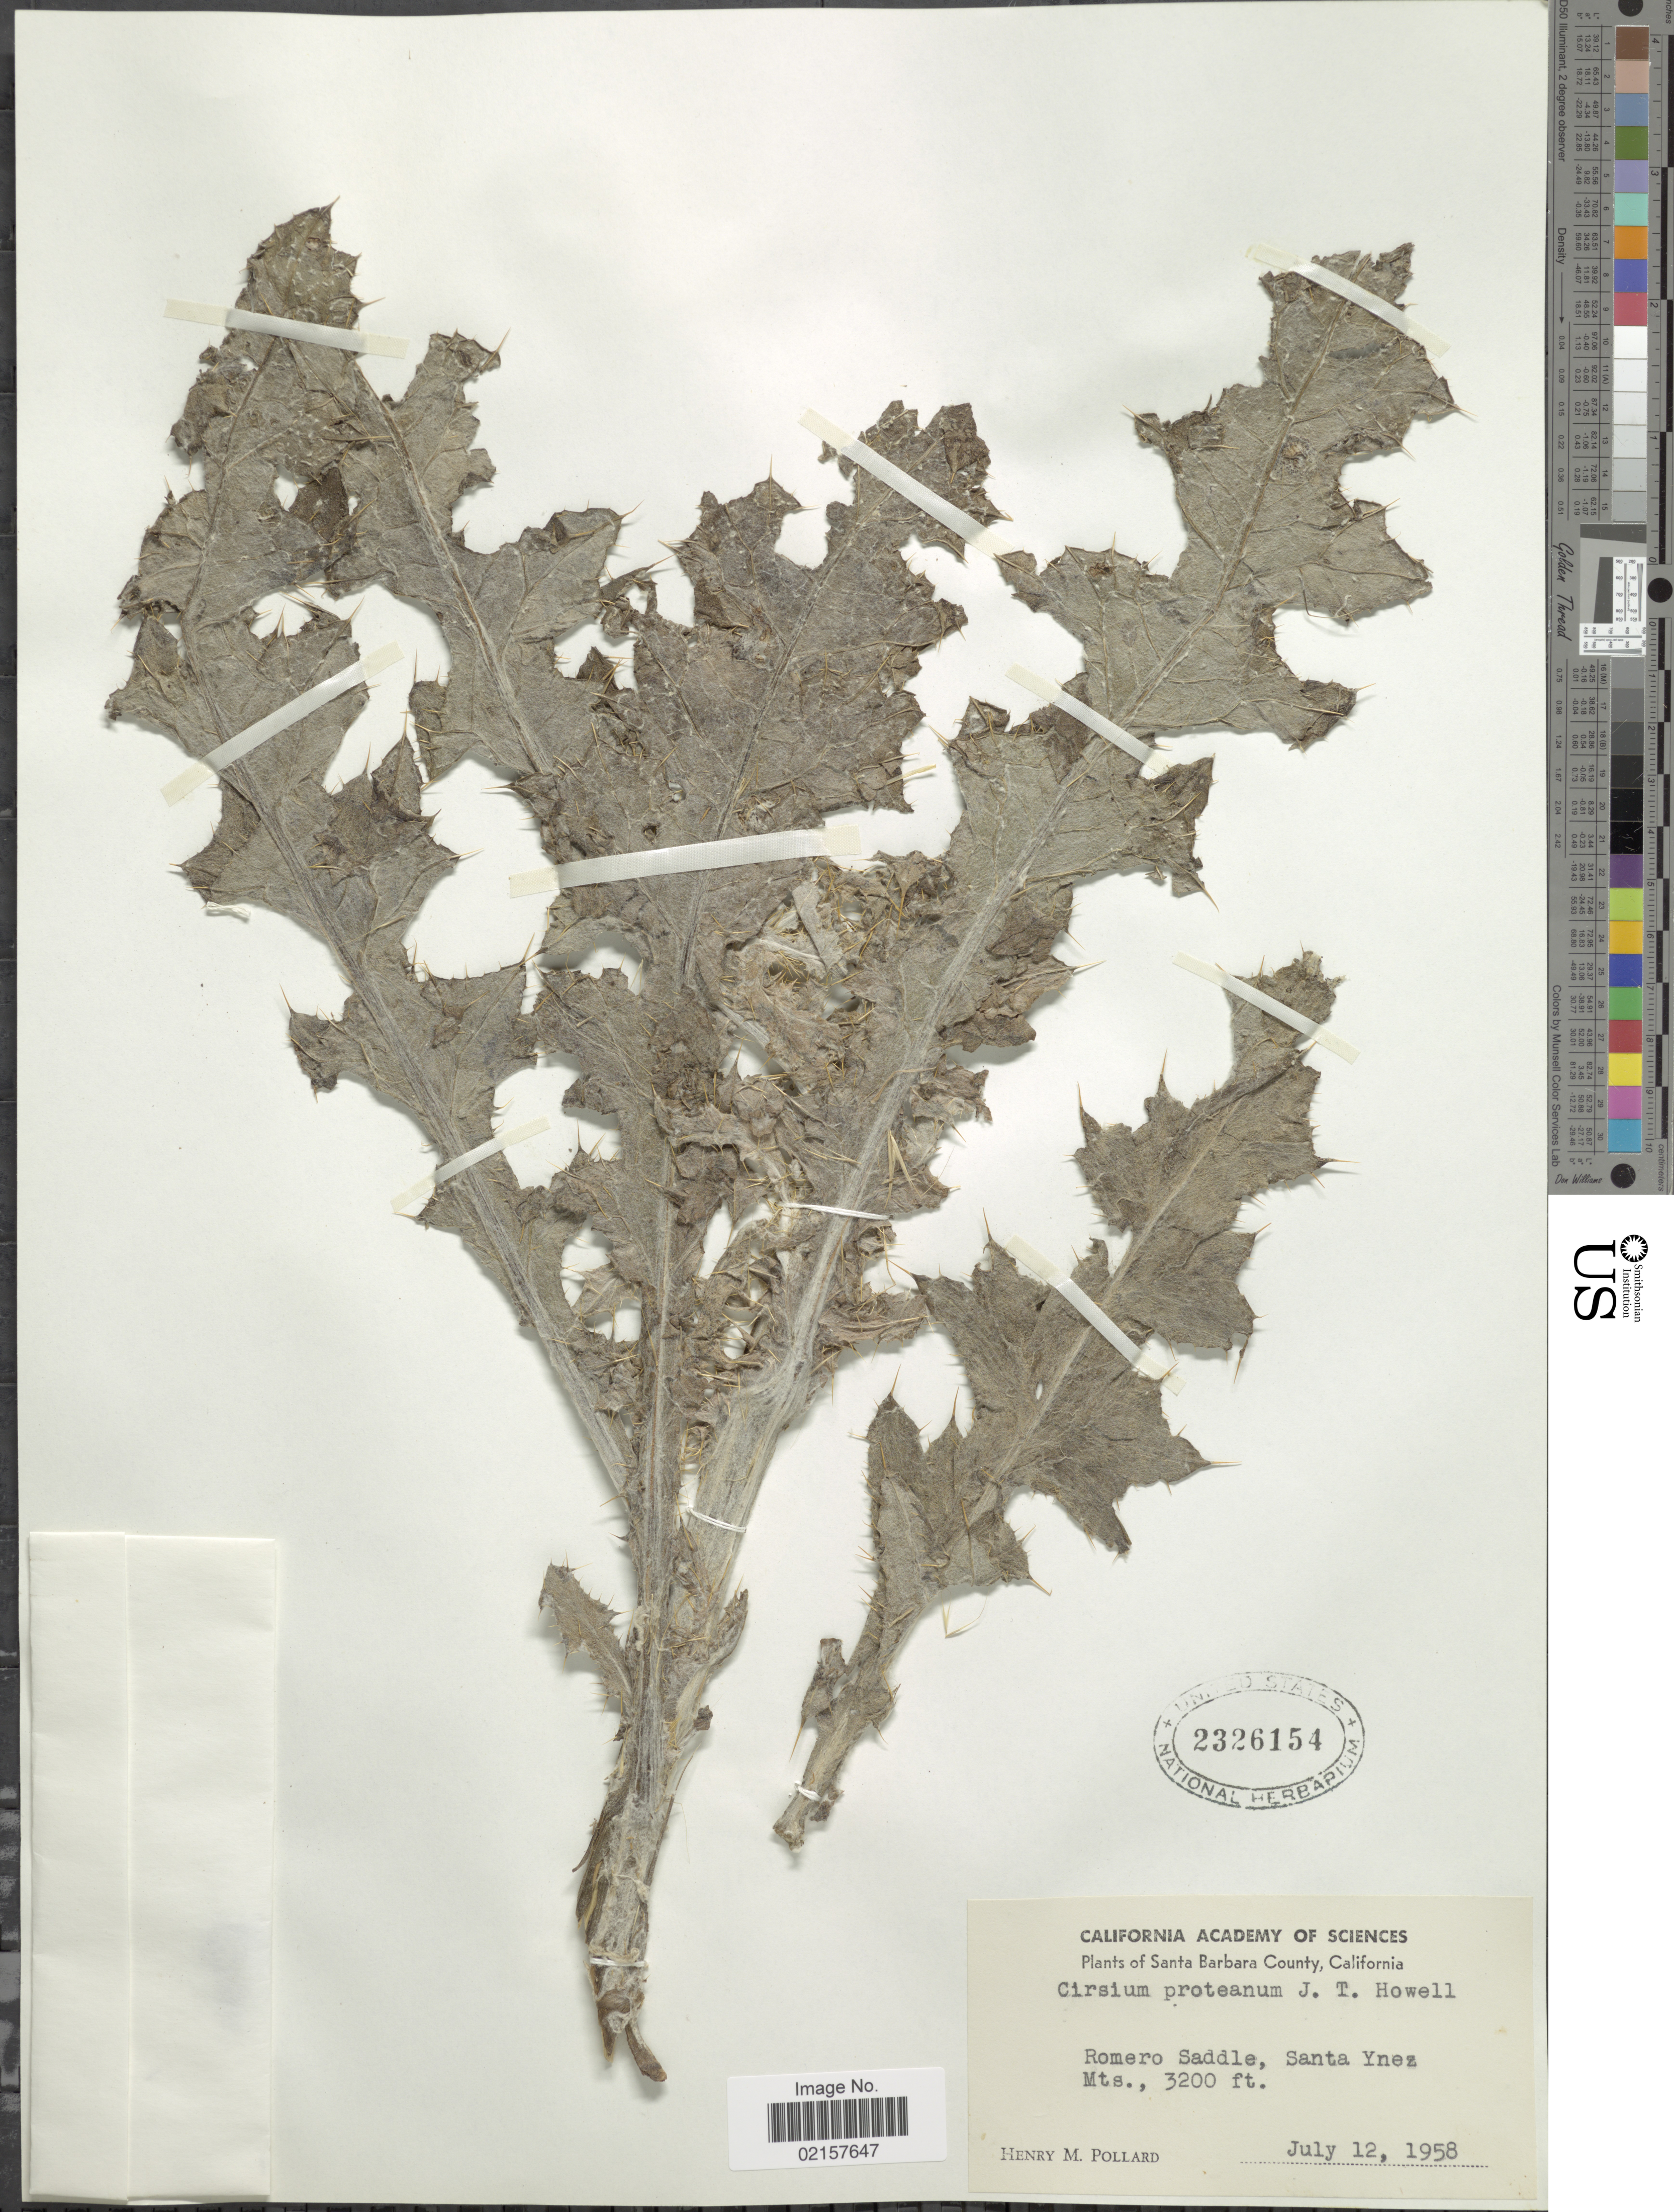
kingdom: Plantae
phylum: Tracheophyta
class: Magnoliopsida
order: Asterales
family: Asteraceae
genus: Cirsium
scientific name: Cirsium occidentale var. venustum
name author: (Greene) Jeps.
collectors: H. M. Pollard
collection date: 1958-07-12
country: United States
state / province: California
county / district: Santa Barbara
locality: Santa Barbara County, Romero Saddle, Santa Ynez Mts.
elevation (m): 975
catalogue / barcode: US 2326154